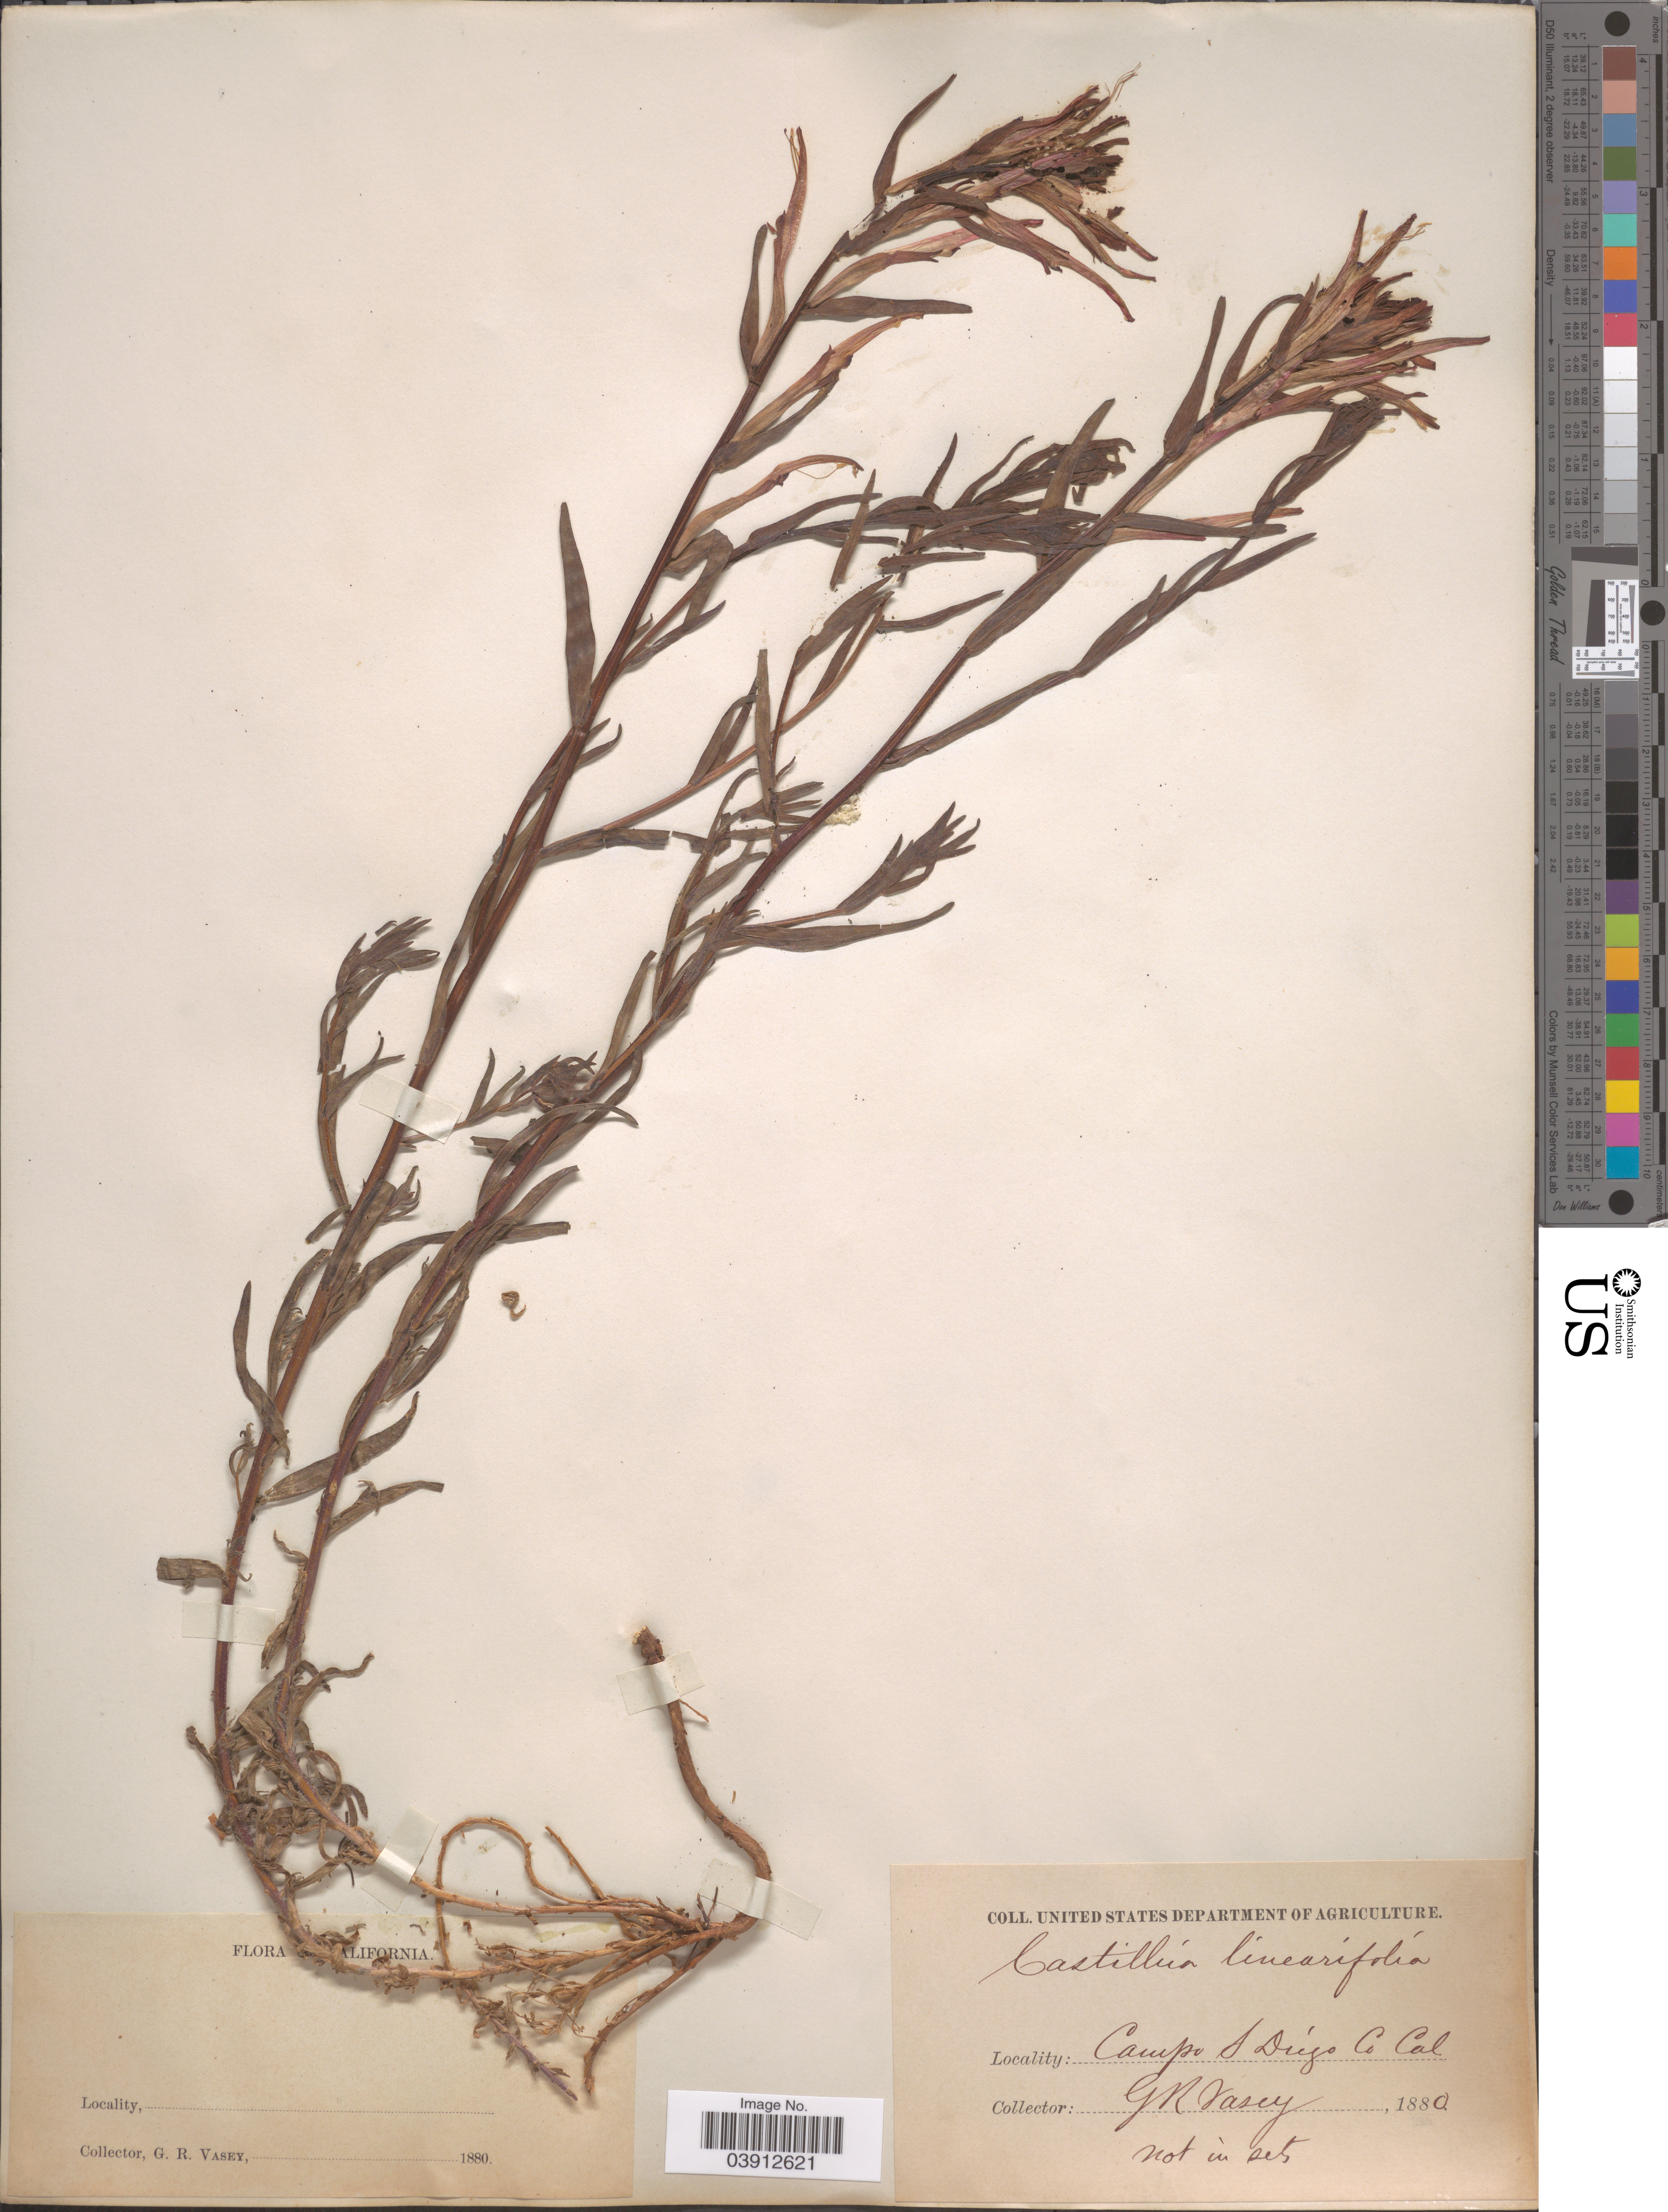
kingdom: Plantae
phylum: Tracheophyta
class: Magnoliopsida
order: Lamiales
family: Orobanchaceae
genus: Castilleja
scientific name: Castilleja linariifolia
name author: Benth.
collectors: G. R. Vasey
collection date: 1880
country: United States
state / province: California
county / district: San Diego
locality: Campo S. Diego Co. Cal.